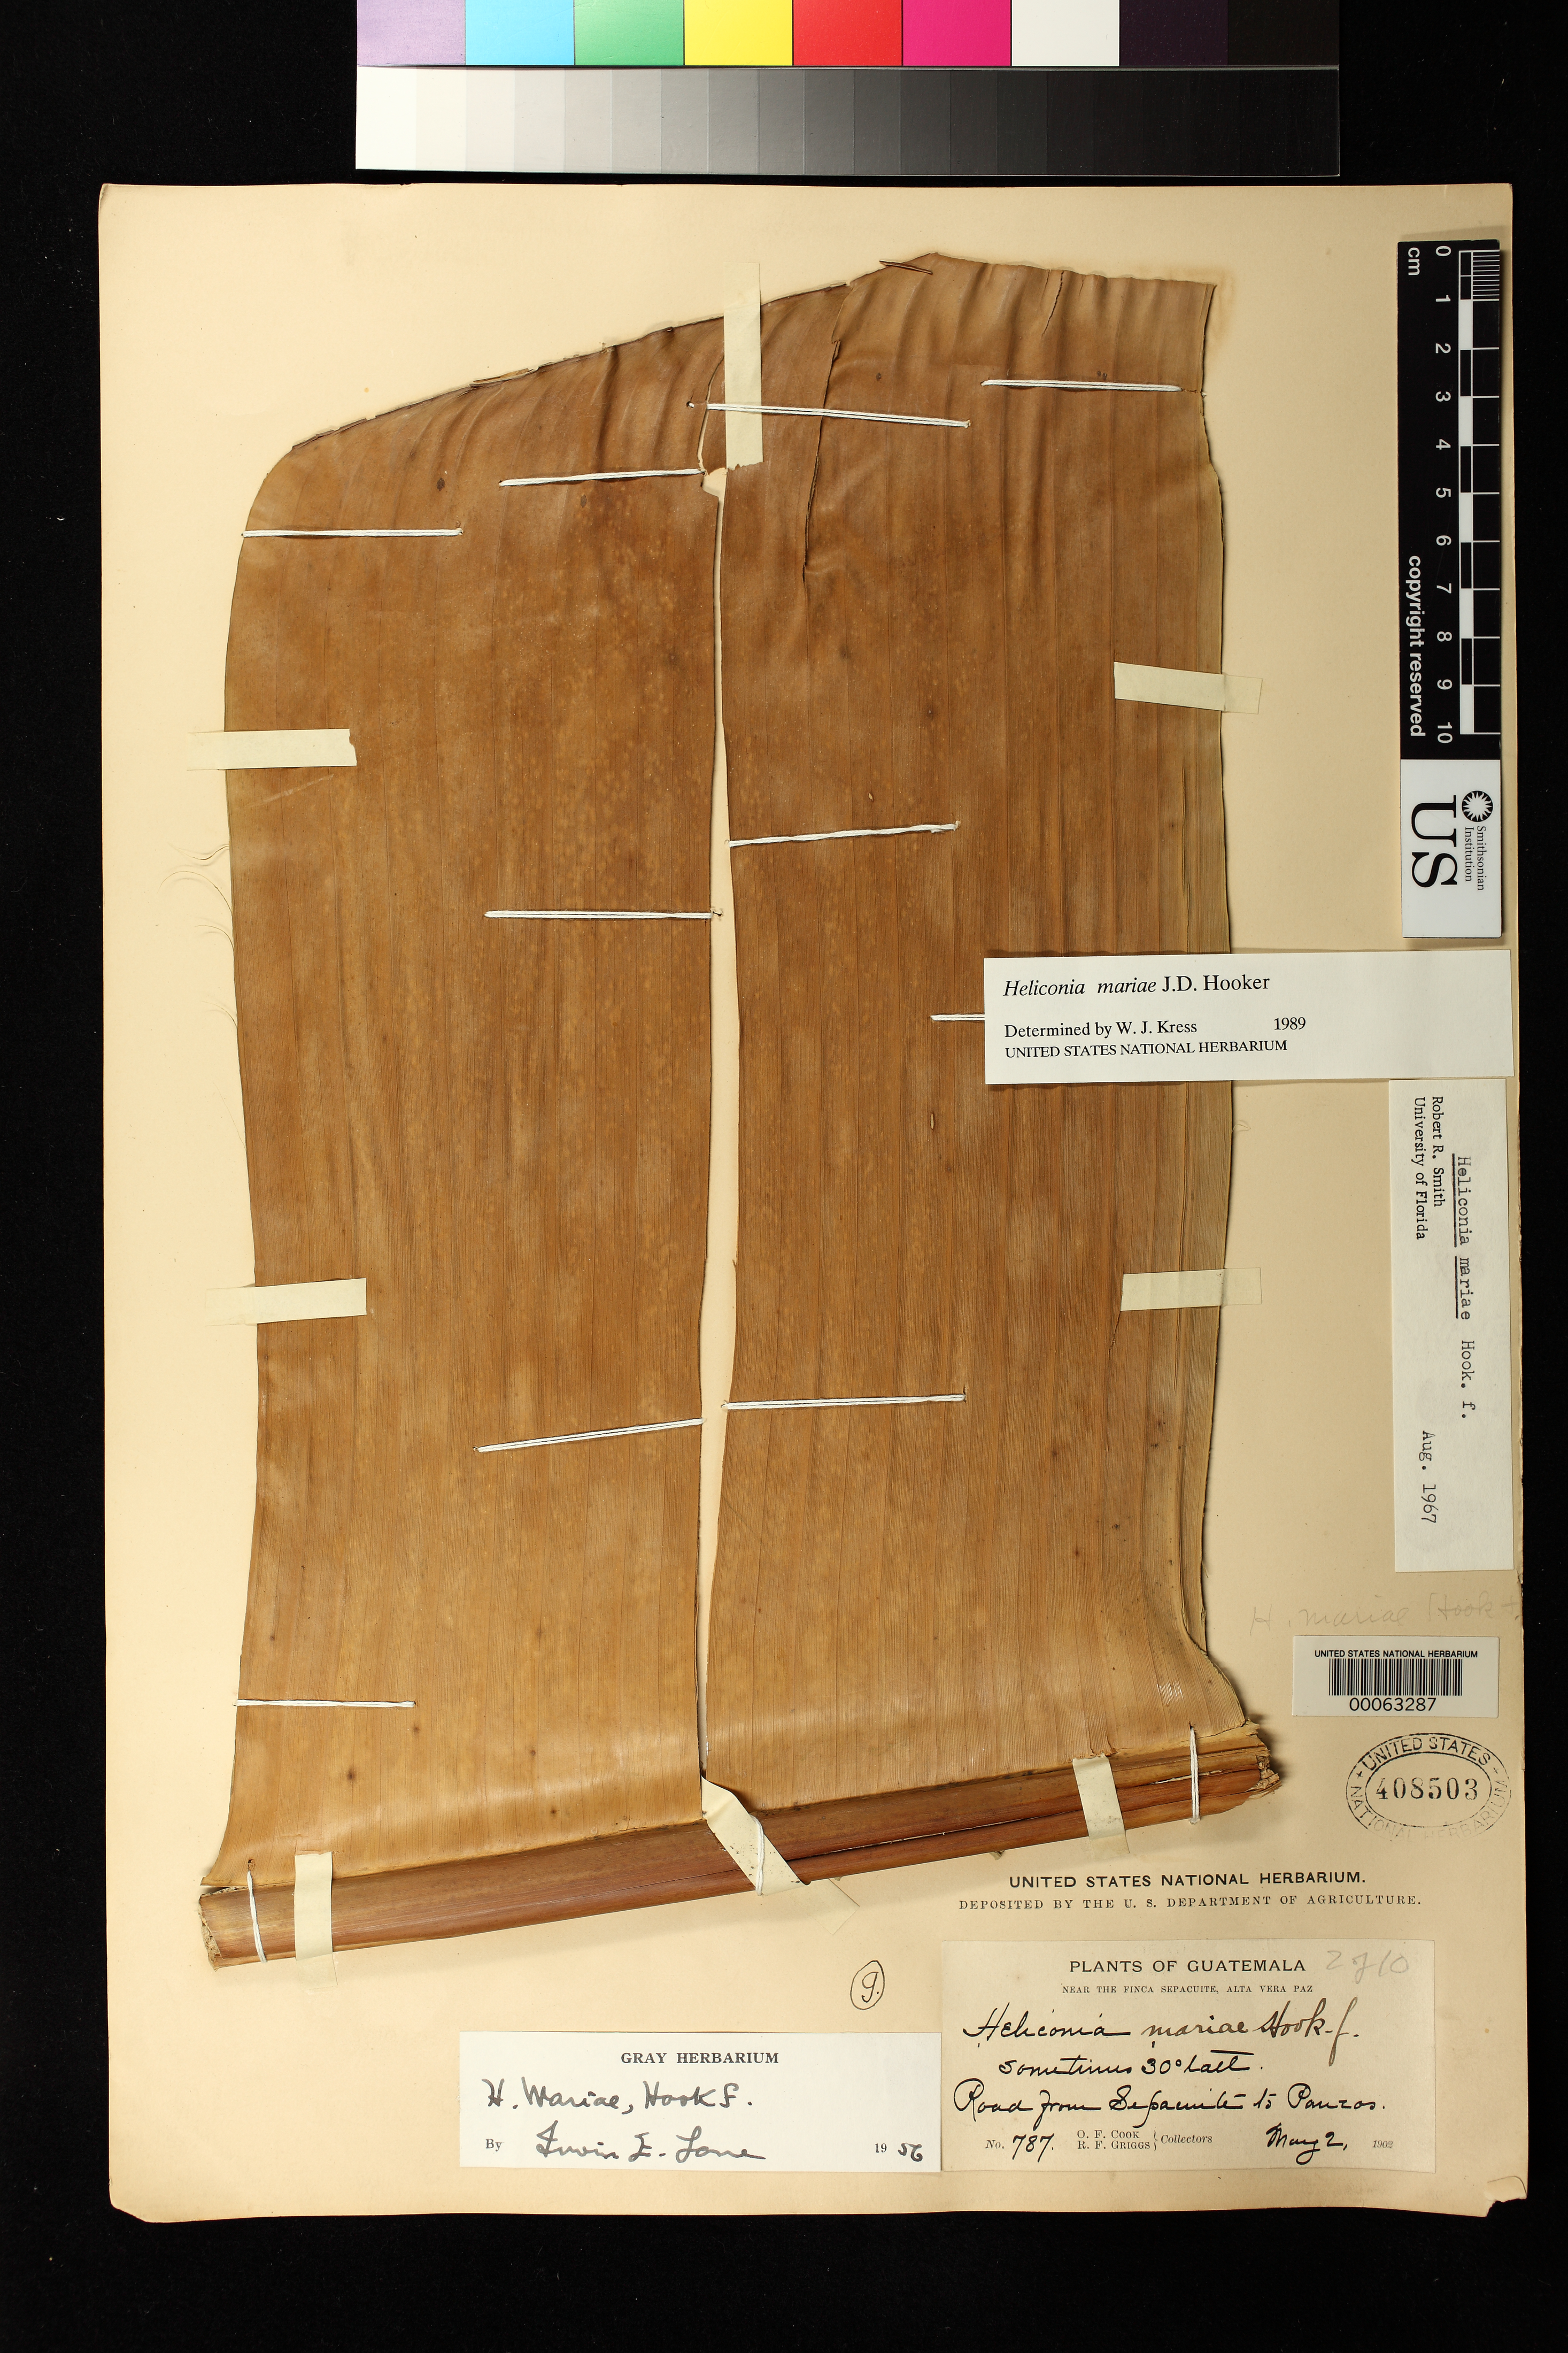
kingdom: Plantae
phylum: Tracheophyta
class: Liliopsida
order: Zingiberales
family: Heliconiaceae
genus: Heliconia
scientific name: Heliconia mariae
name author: Hook. f.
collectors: O. F. Cook & R. F. Griggs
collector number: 787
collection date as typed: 02 May 1902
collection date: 1902-05-02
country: Guatemala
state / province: Alta Verapaz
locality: Near the Finca Sepacuite; road from Sepacuite to Panzos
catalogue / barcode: US 408503